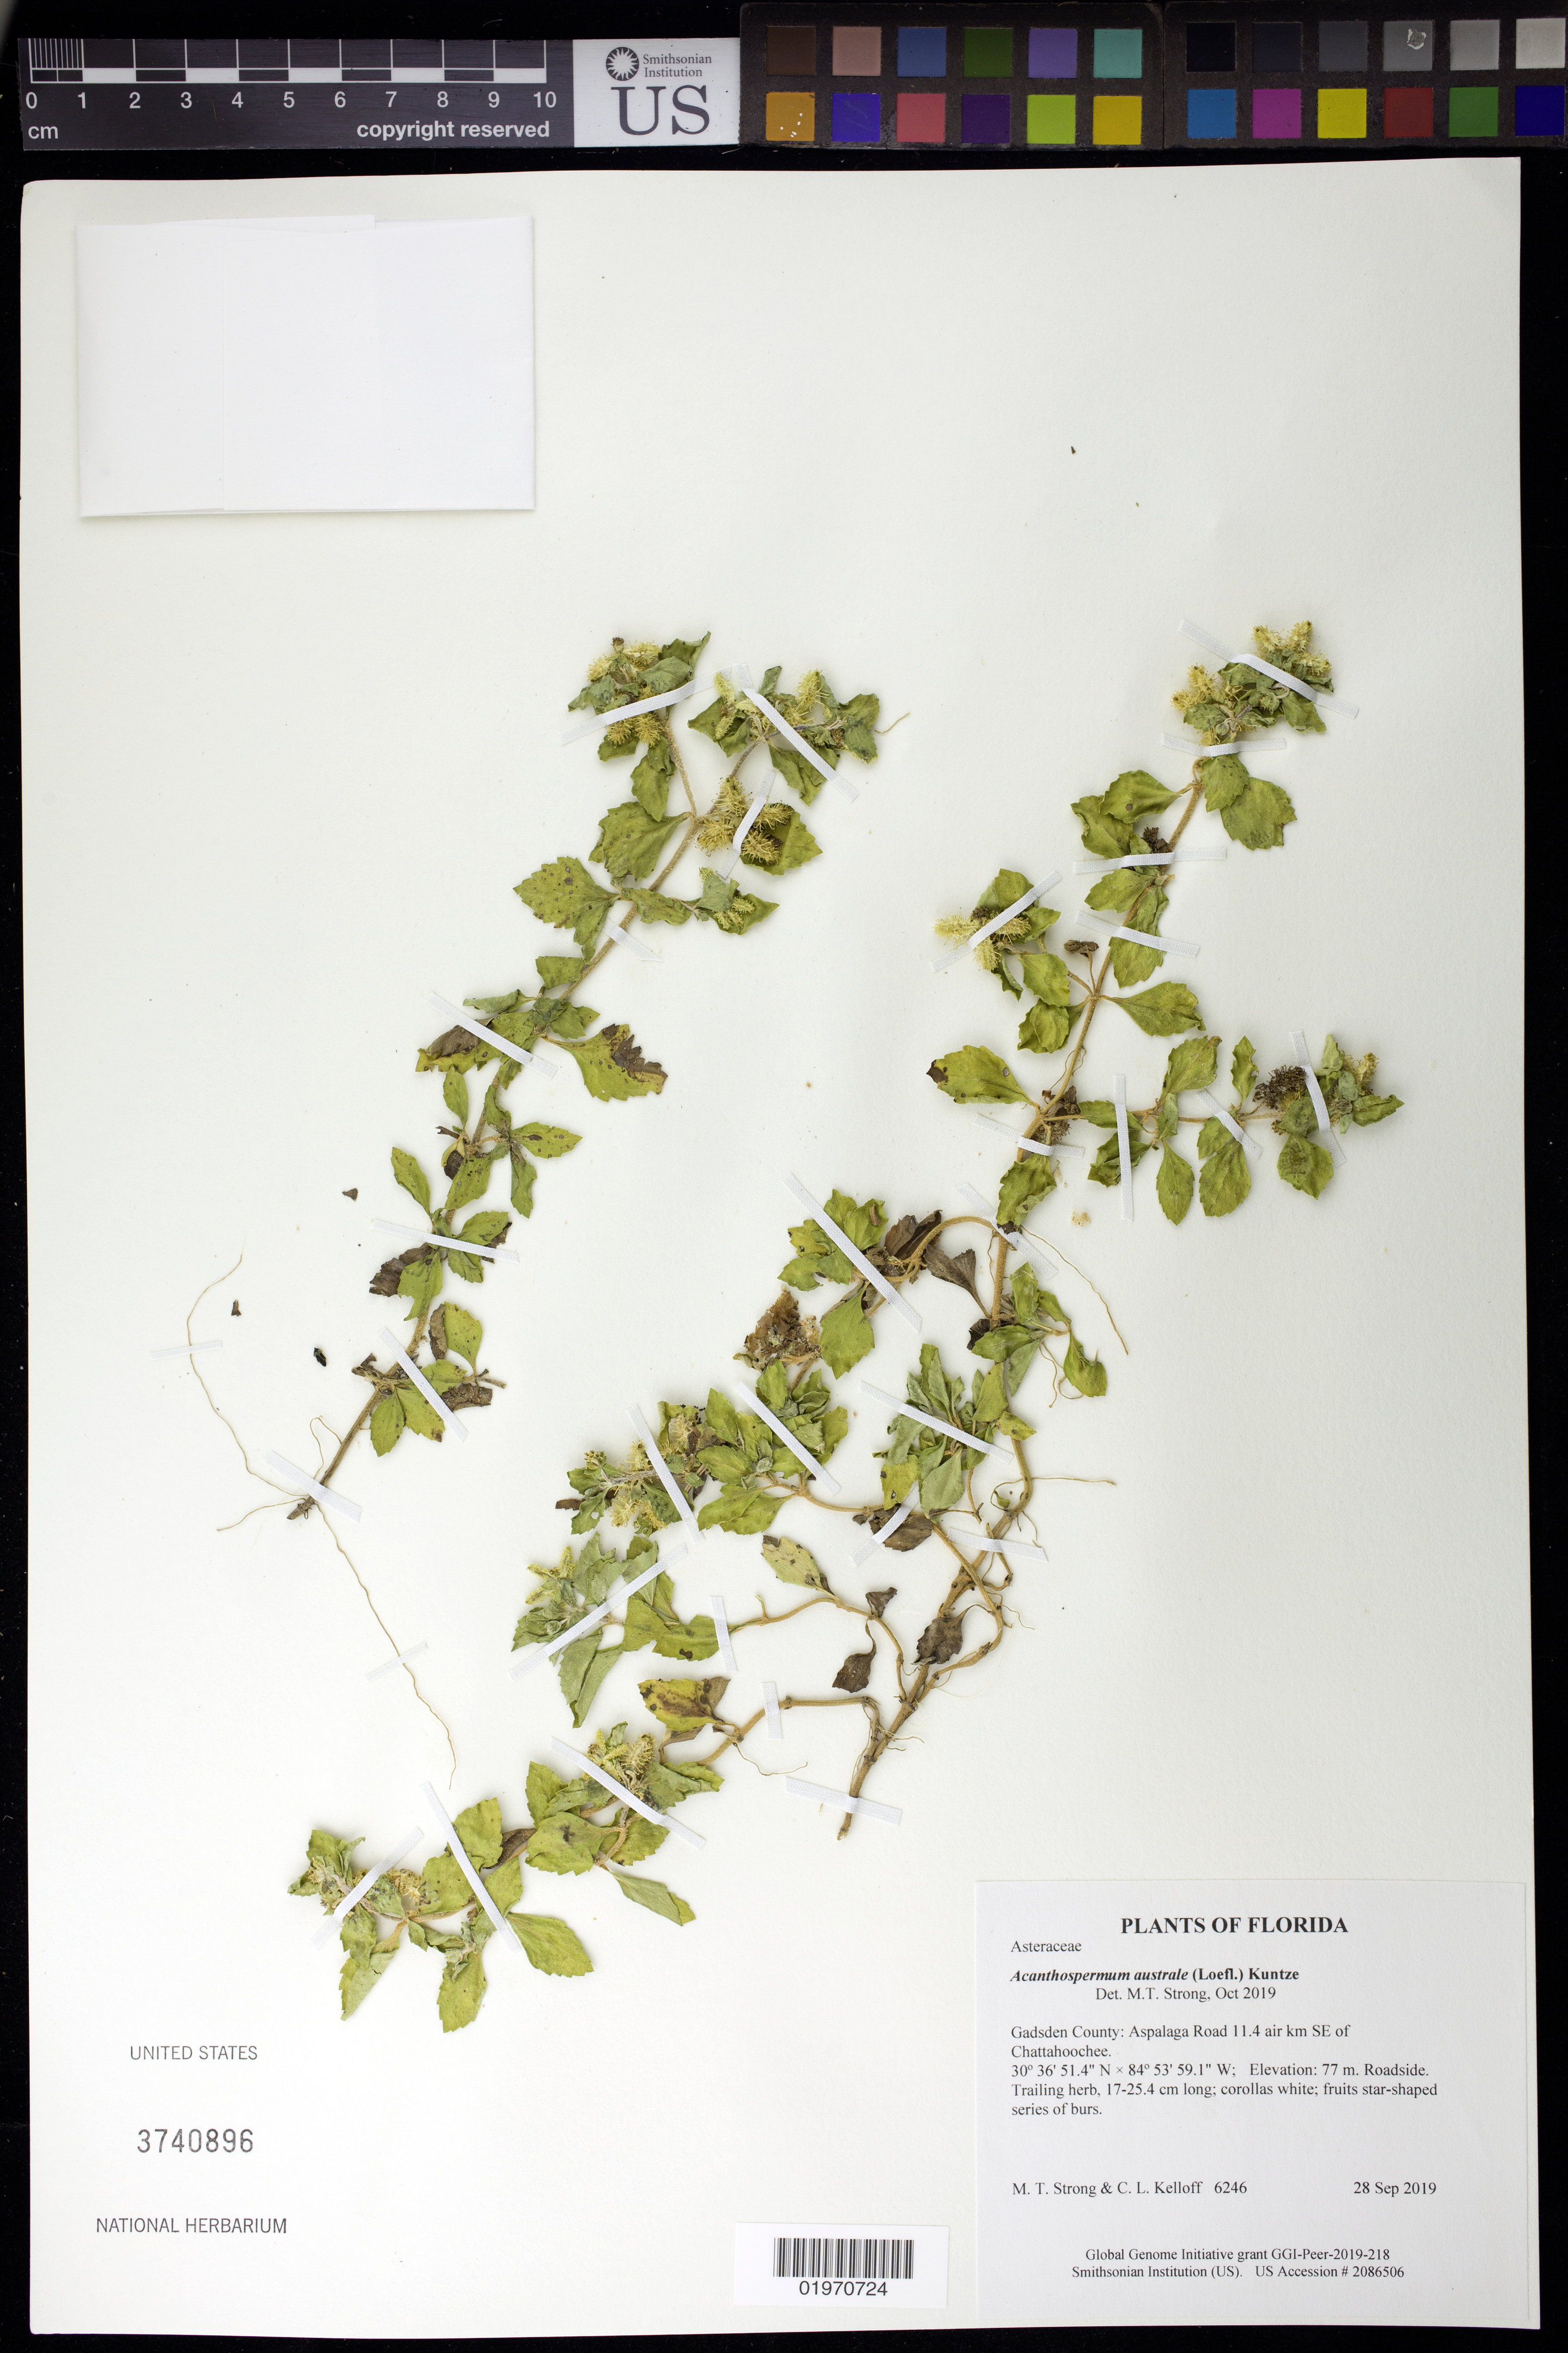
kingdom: Plantae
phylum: Tracheophyta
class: Magnoliopsida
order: Asterales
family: Asteraceae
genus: Acanthospermum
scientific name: Acanthospermum australe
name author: (Loefl.) Kuntze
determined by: Strong, Mark T., (BOT), Smithsonian Institution - National Museum of Natural History (UNITED STATES)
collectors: M. T. Strong & C. L. Kelloff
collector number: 6246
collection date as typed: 28 Sep 2019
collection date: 2019-09-28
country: United States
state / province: Florida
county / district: Gadsden County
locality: Aspalaga Road 11.4 air km SE of Chattahoochee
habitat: Roadside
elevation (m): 77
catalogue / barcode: US 3740896